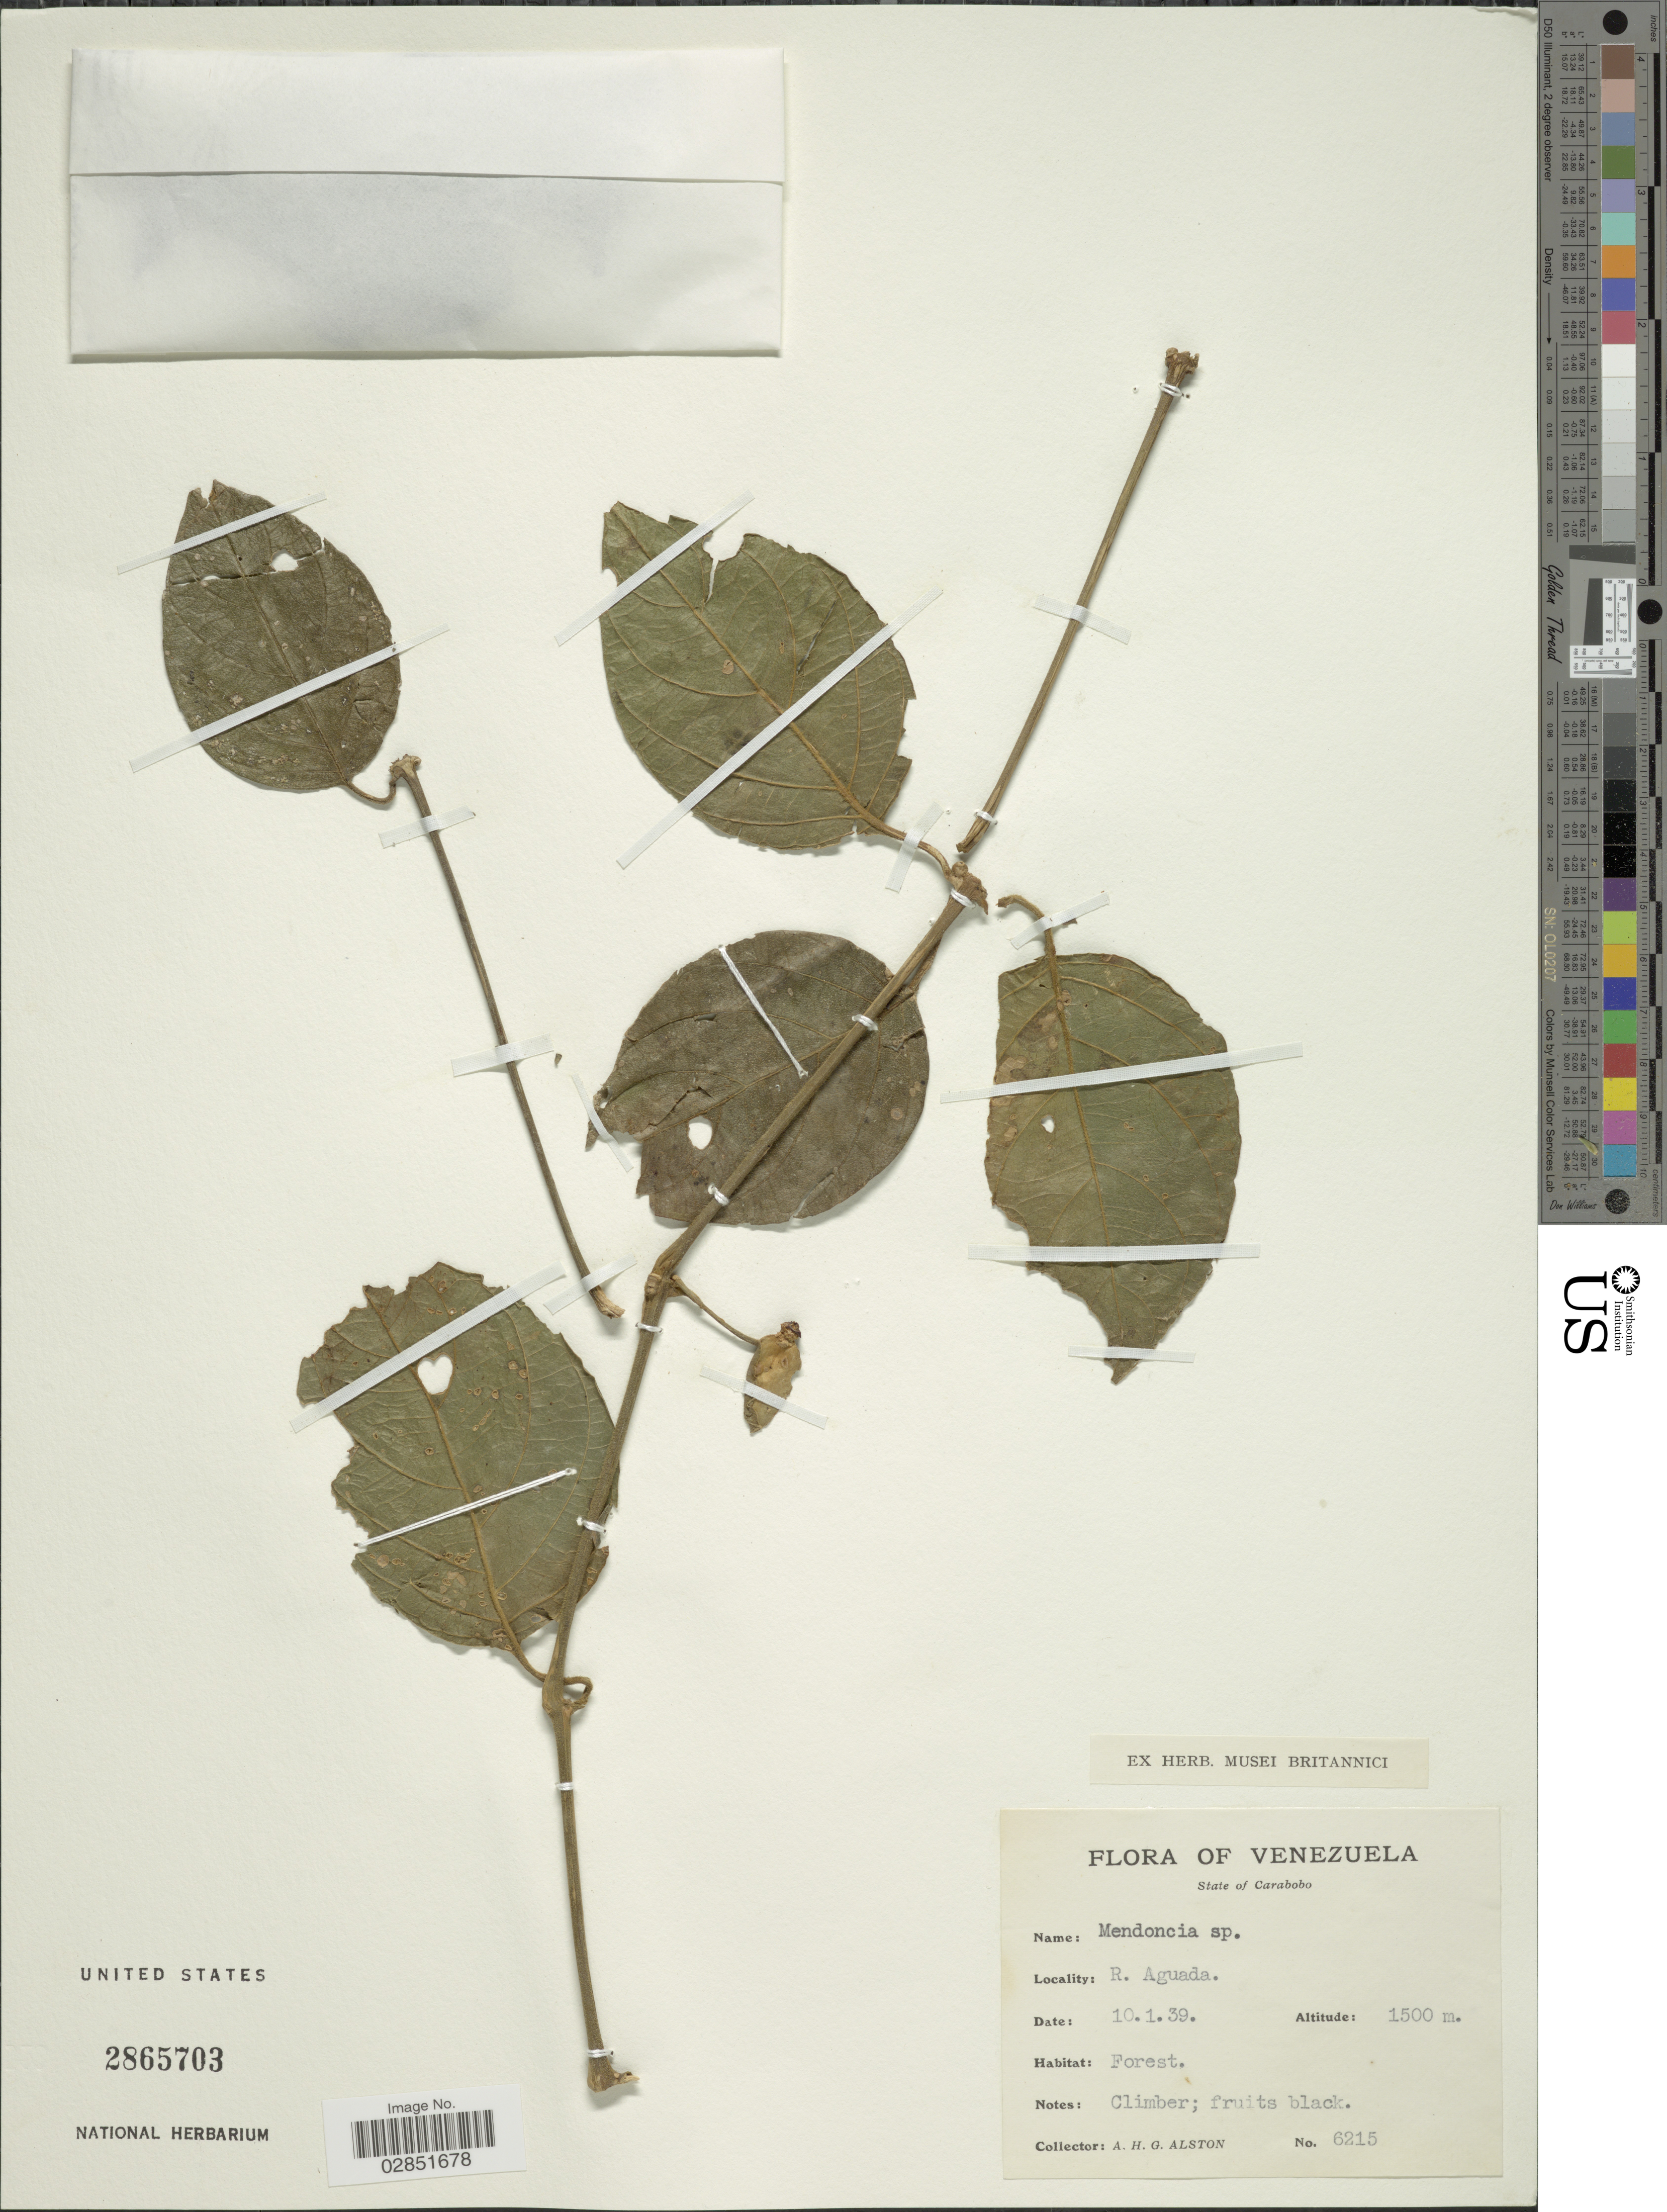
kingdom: Plantae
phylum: Tracheophyta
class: Magnoliopsida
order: Lamiales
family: Acanthaceae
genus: Mendoncia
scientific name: Mendoncia sp.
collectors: A. H. Alston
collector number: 6215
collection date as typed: Transcribed d/m/y: 10/1/39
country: Venezuela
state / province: Carabobo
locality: R. Aguada.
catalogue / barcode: US 2865703